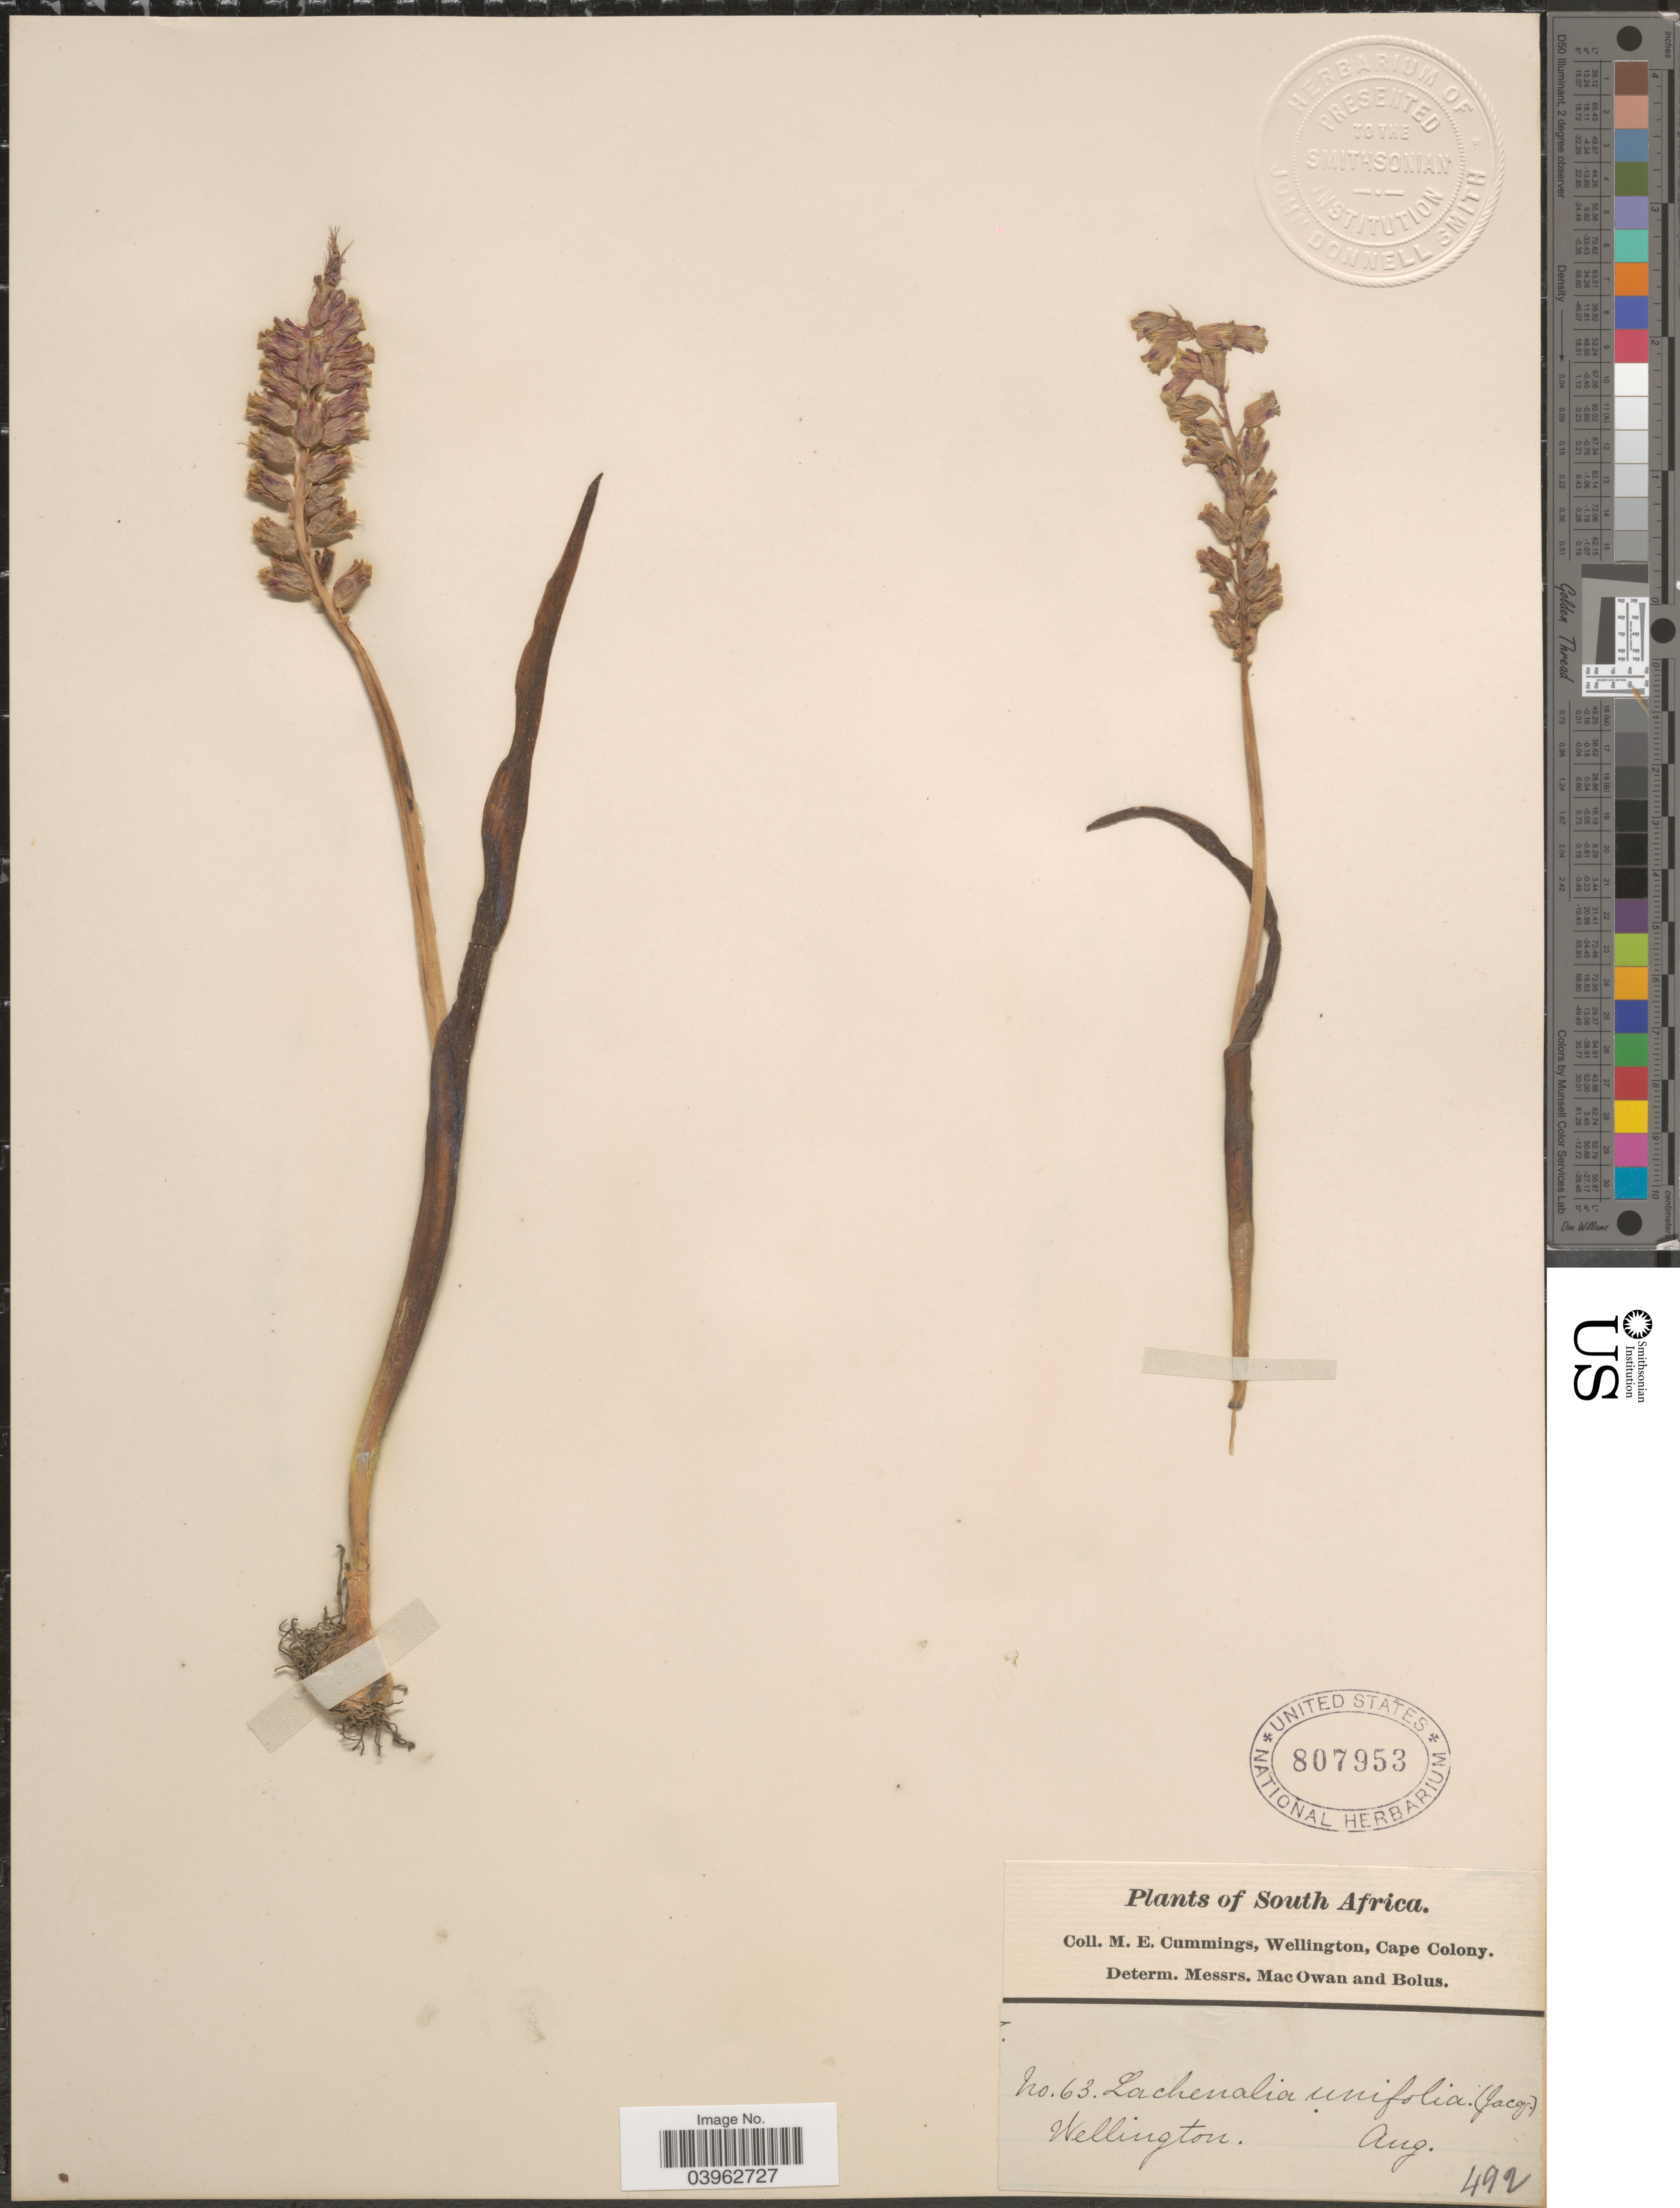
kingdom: Plantae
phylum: Tracheophyta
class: Liliopsida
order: Asparagales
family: Asparagaceae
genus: Lachenalia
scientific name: Lachenalia unifolia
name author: Jacq.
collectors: M. E. Cummings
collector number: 63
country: South Africa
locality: Wellington, Cape Colony.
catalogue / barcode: US 807953